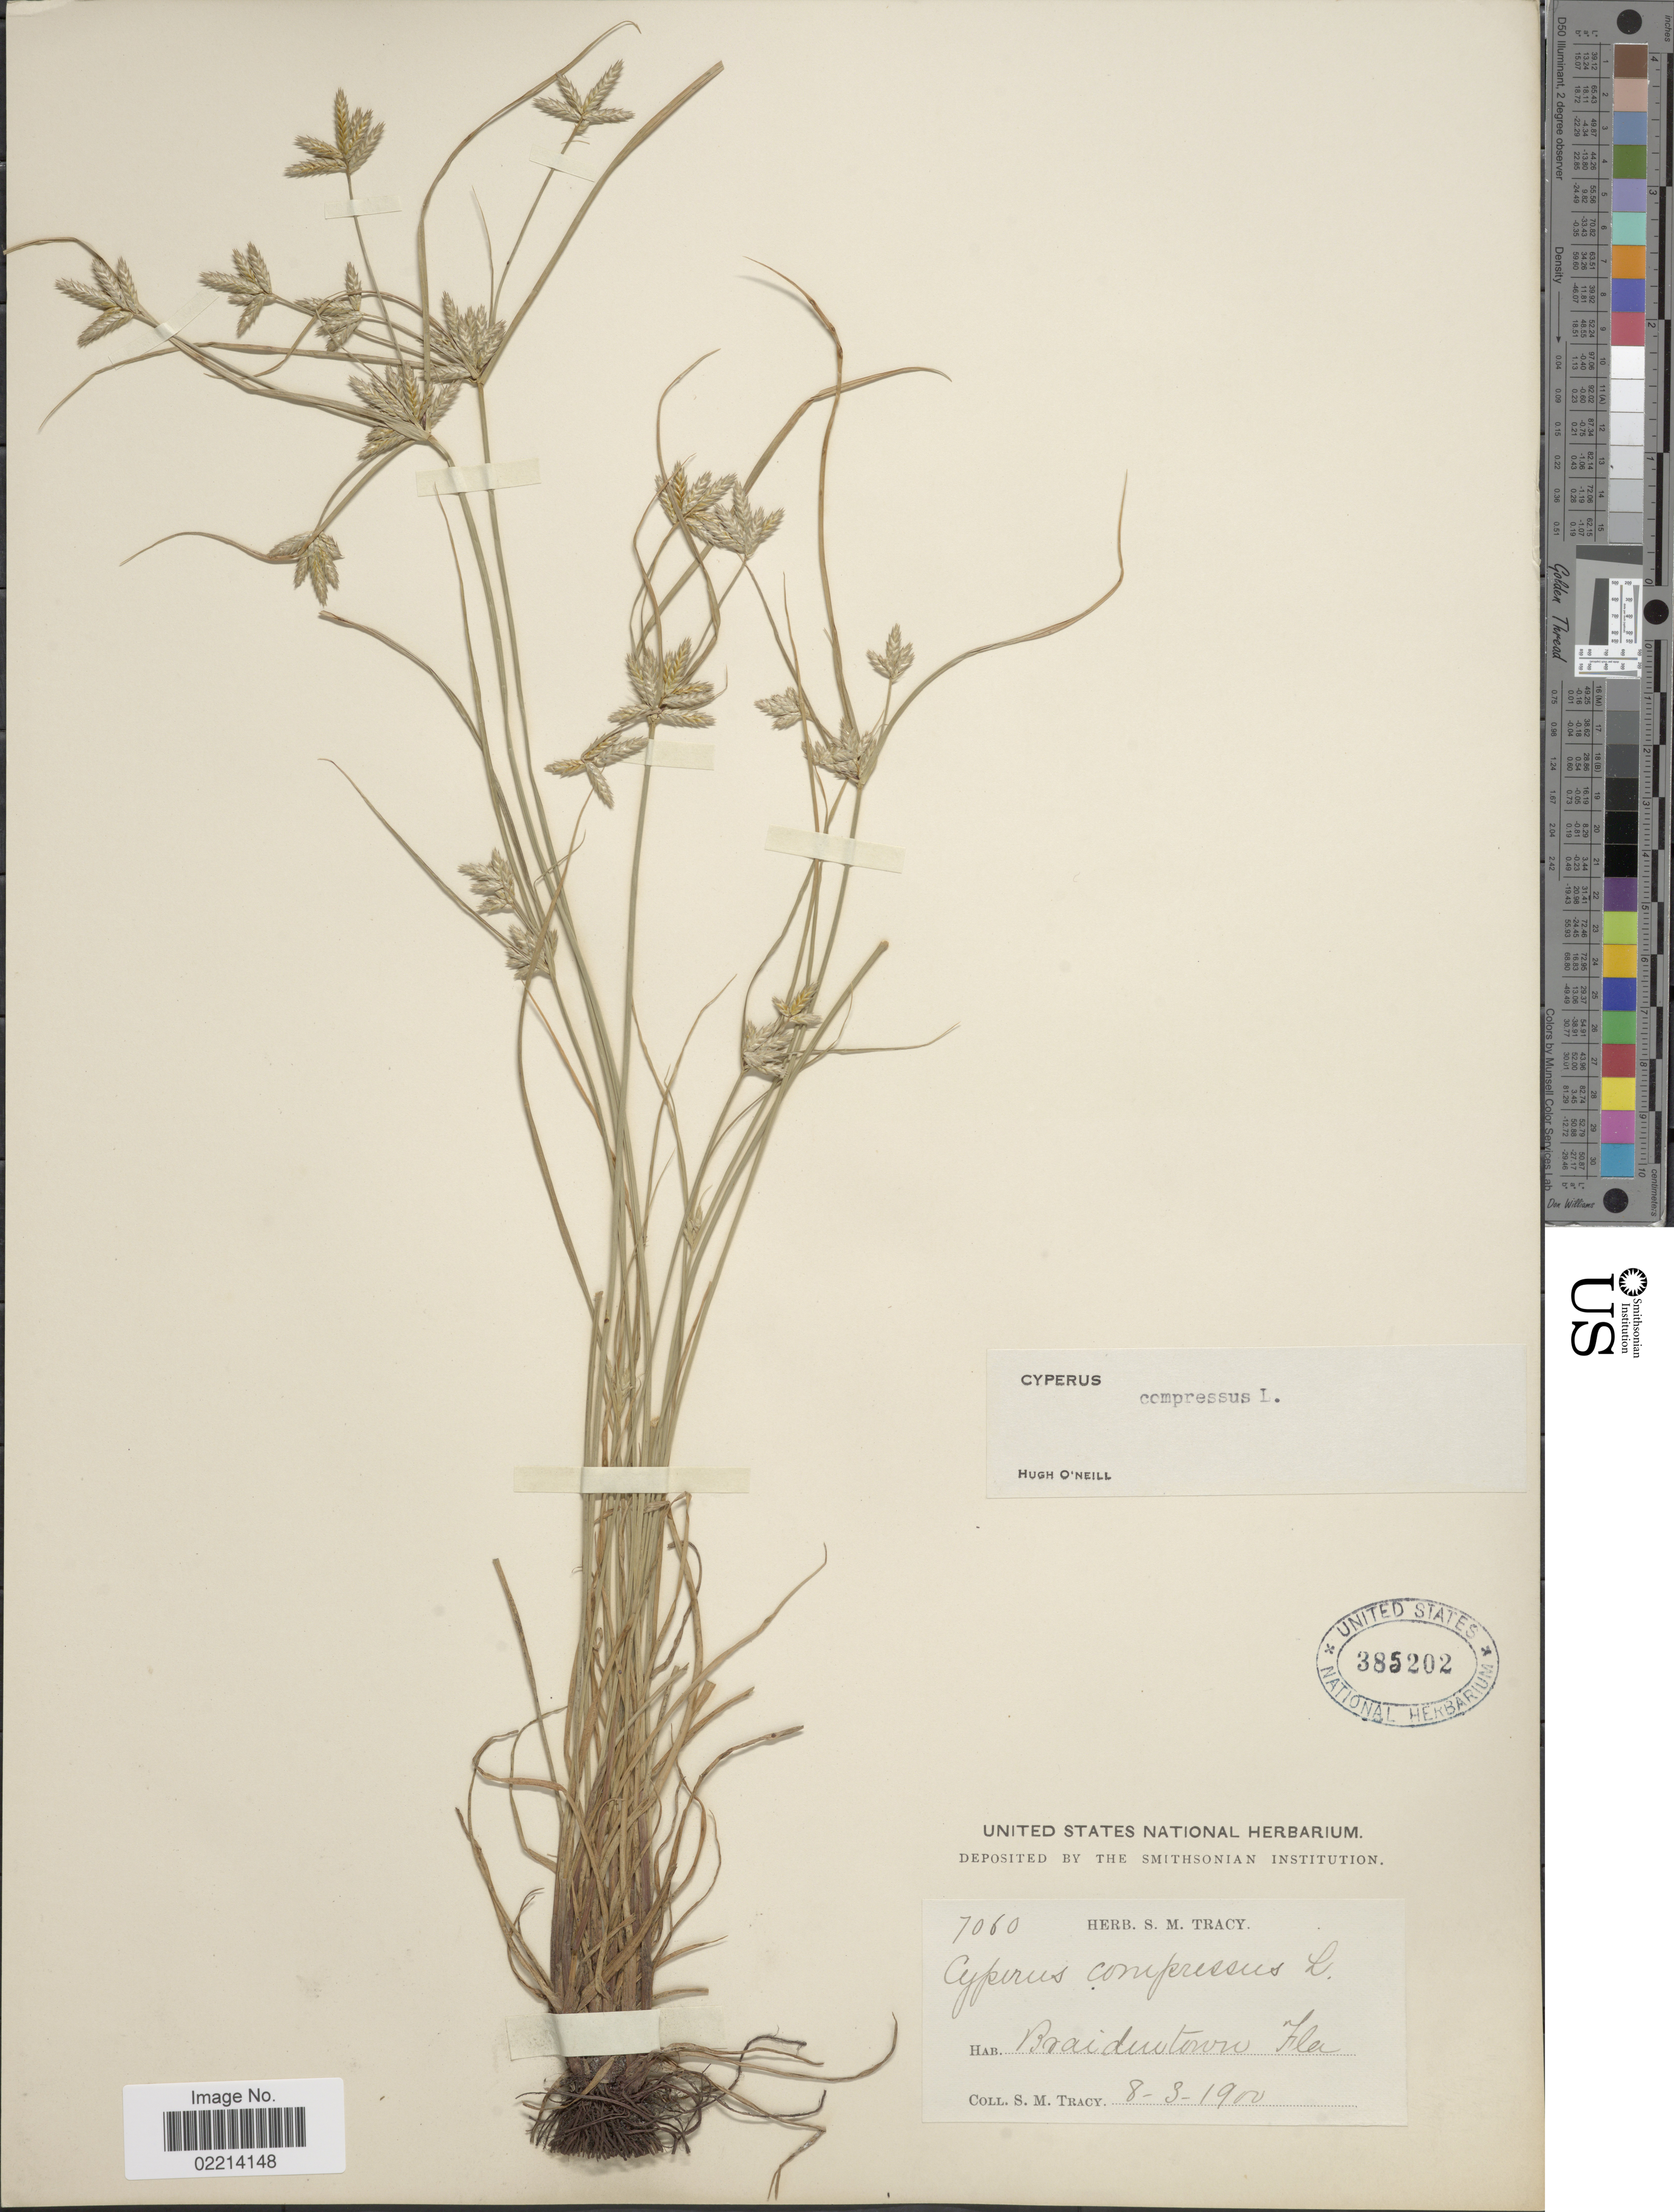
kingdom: Plantae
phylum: Tracheophyta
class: Liliopsida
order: Poales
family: Cyperaceae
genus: Cyperus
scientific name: Cyperus compressus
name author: L.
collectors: S. M. Tracy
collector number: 7060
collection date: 1900-08-03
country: United States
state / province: Florida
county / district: Manatee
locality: Braidentown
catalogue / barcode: US 385202